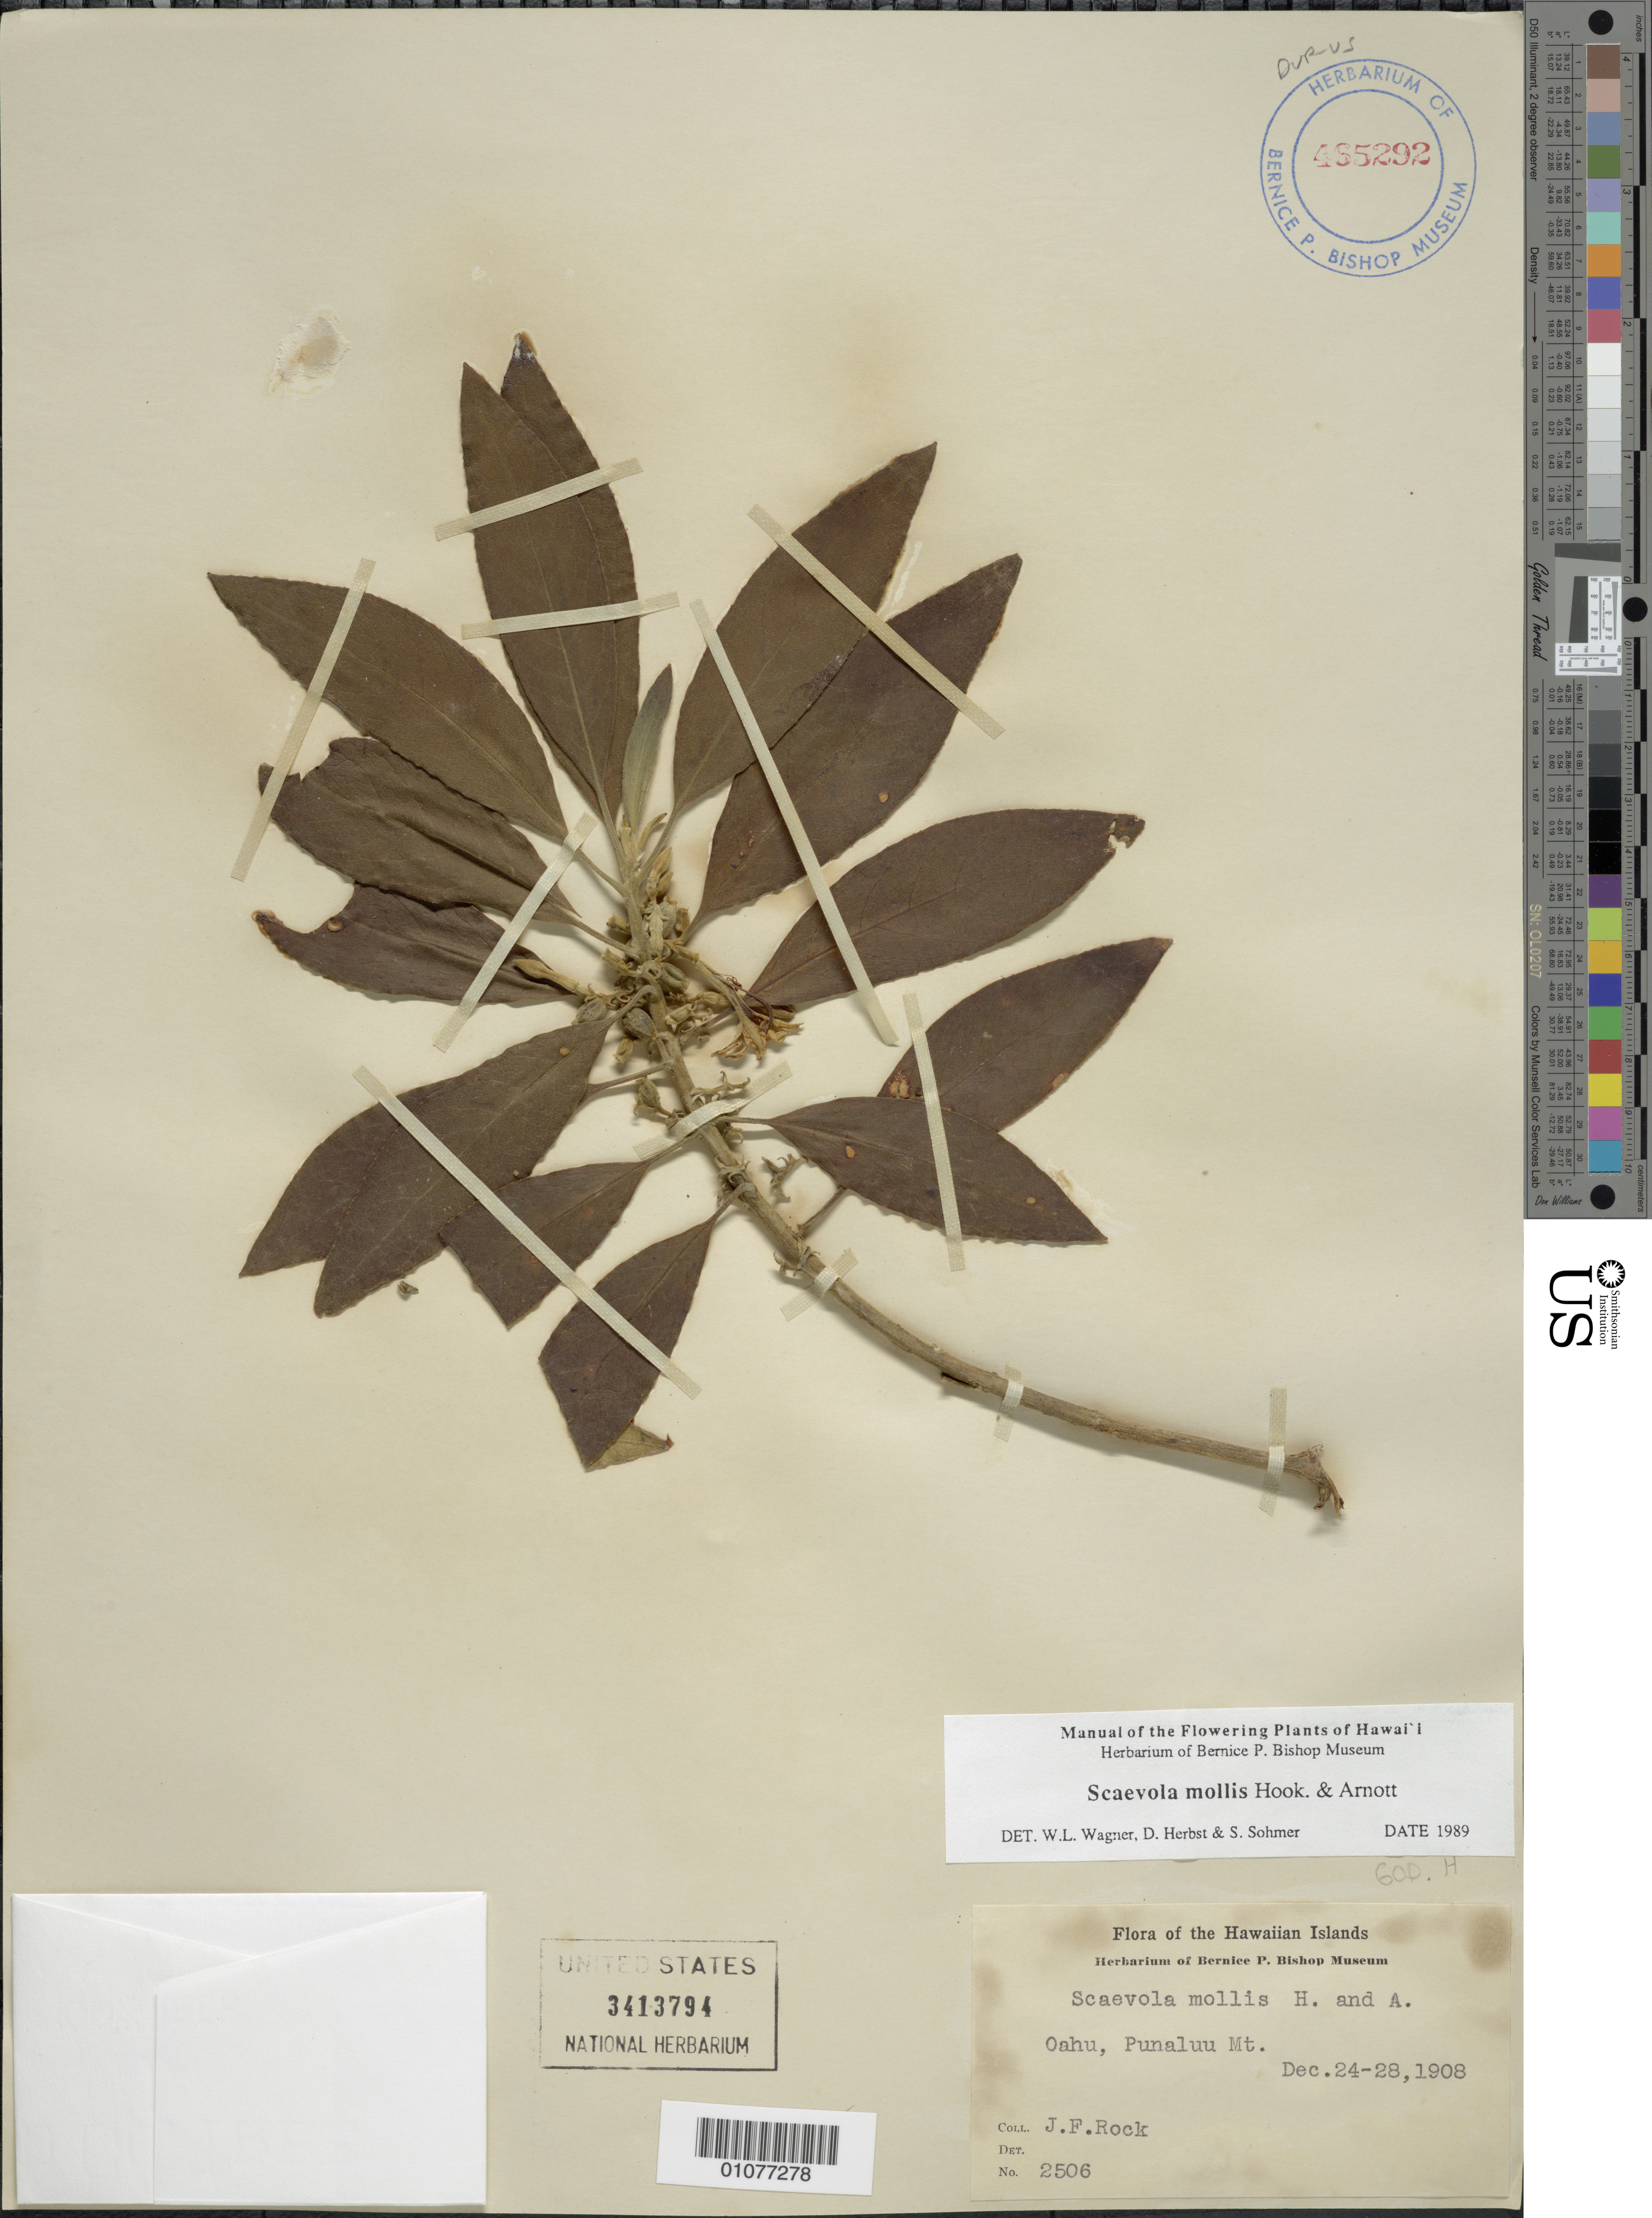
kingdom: Plantae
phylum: Tracheophyta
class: Magnoliopsida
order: Asterales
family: Goodeniaceae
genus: Scaevola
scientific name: Scaevola mollis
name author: Hook. & Arn.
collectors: J. F. Rock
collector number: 2506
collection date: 1908-12-24/1908-12-28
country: United States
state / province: Hawaii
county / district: Honolulu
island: Oahu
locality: Punaluu Mt.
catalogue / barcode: US 3413794